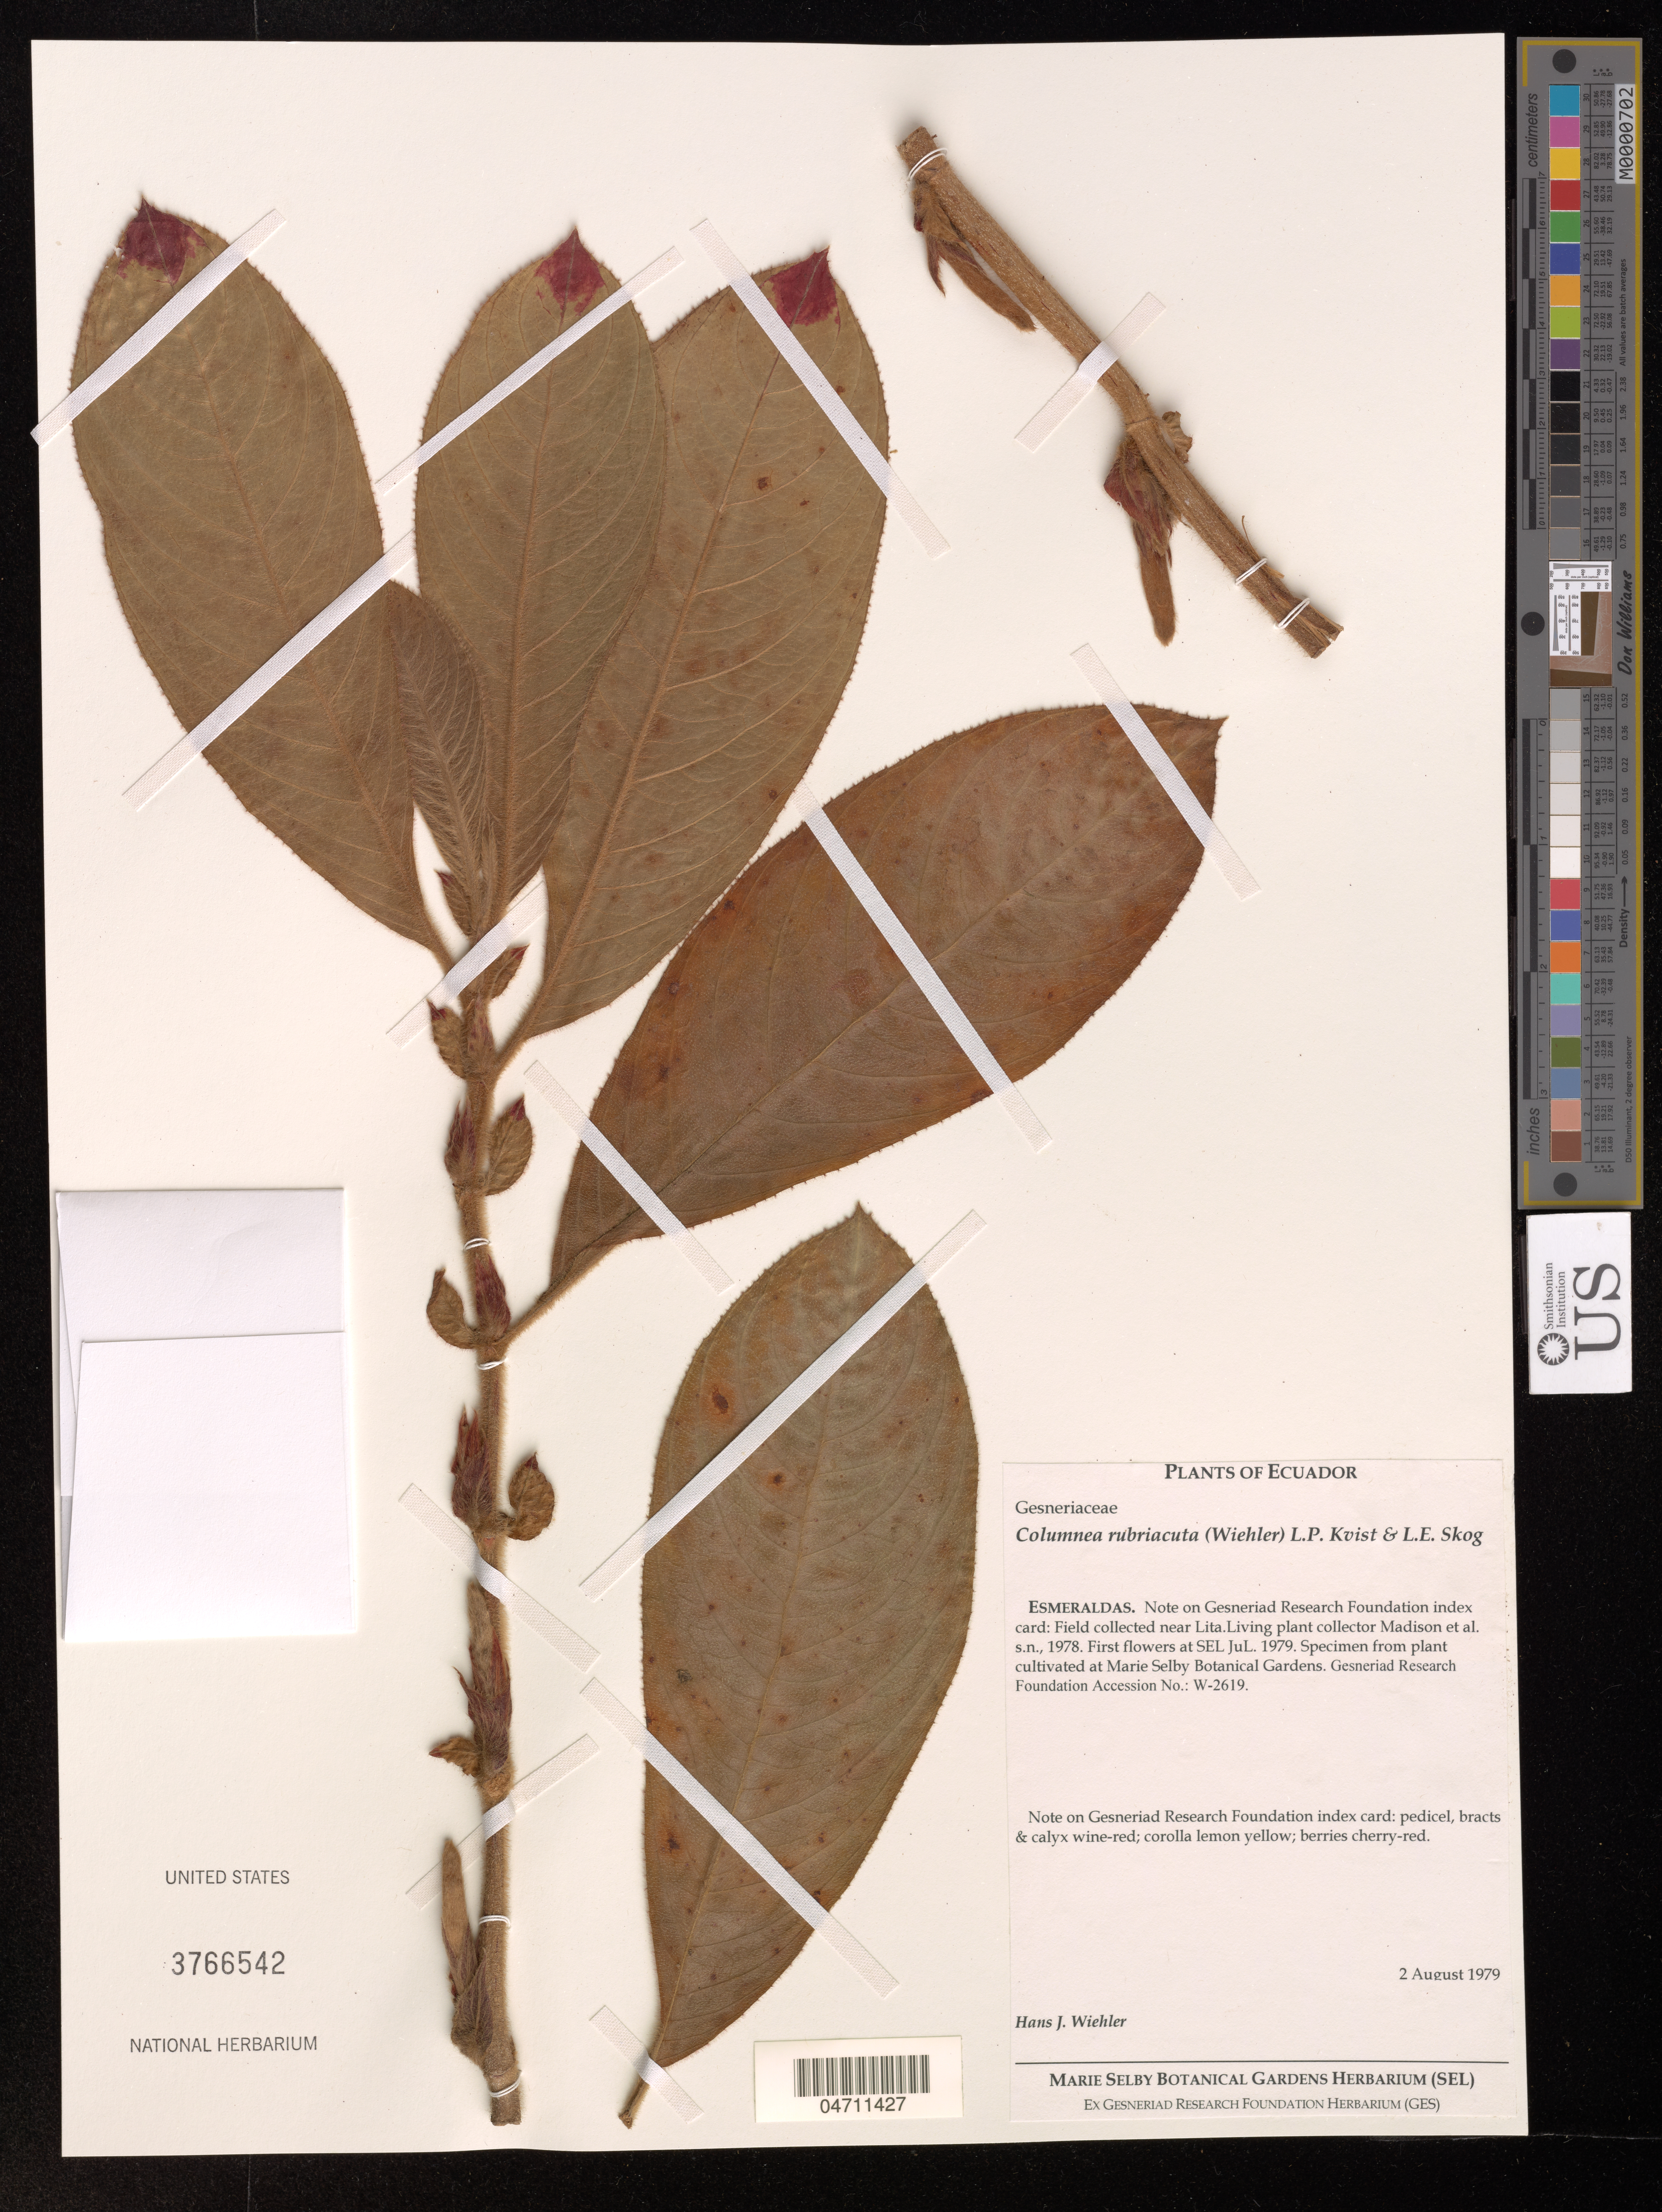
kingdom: Plantae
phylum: Tracheophyta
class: Magnoliopsida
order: Lamiales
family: Gesneriaceae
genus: Columnea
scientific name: Columnea rubriacuta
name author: (Wiehler) L.P. Kvist & L.E. Skog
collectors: H. J. Wiehler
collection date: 1979-08-02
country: Ecuador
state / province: Esmeraldas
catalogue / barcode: US 3766542